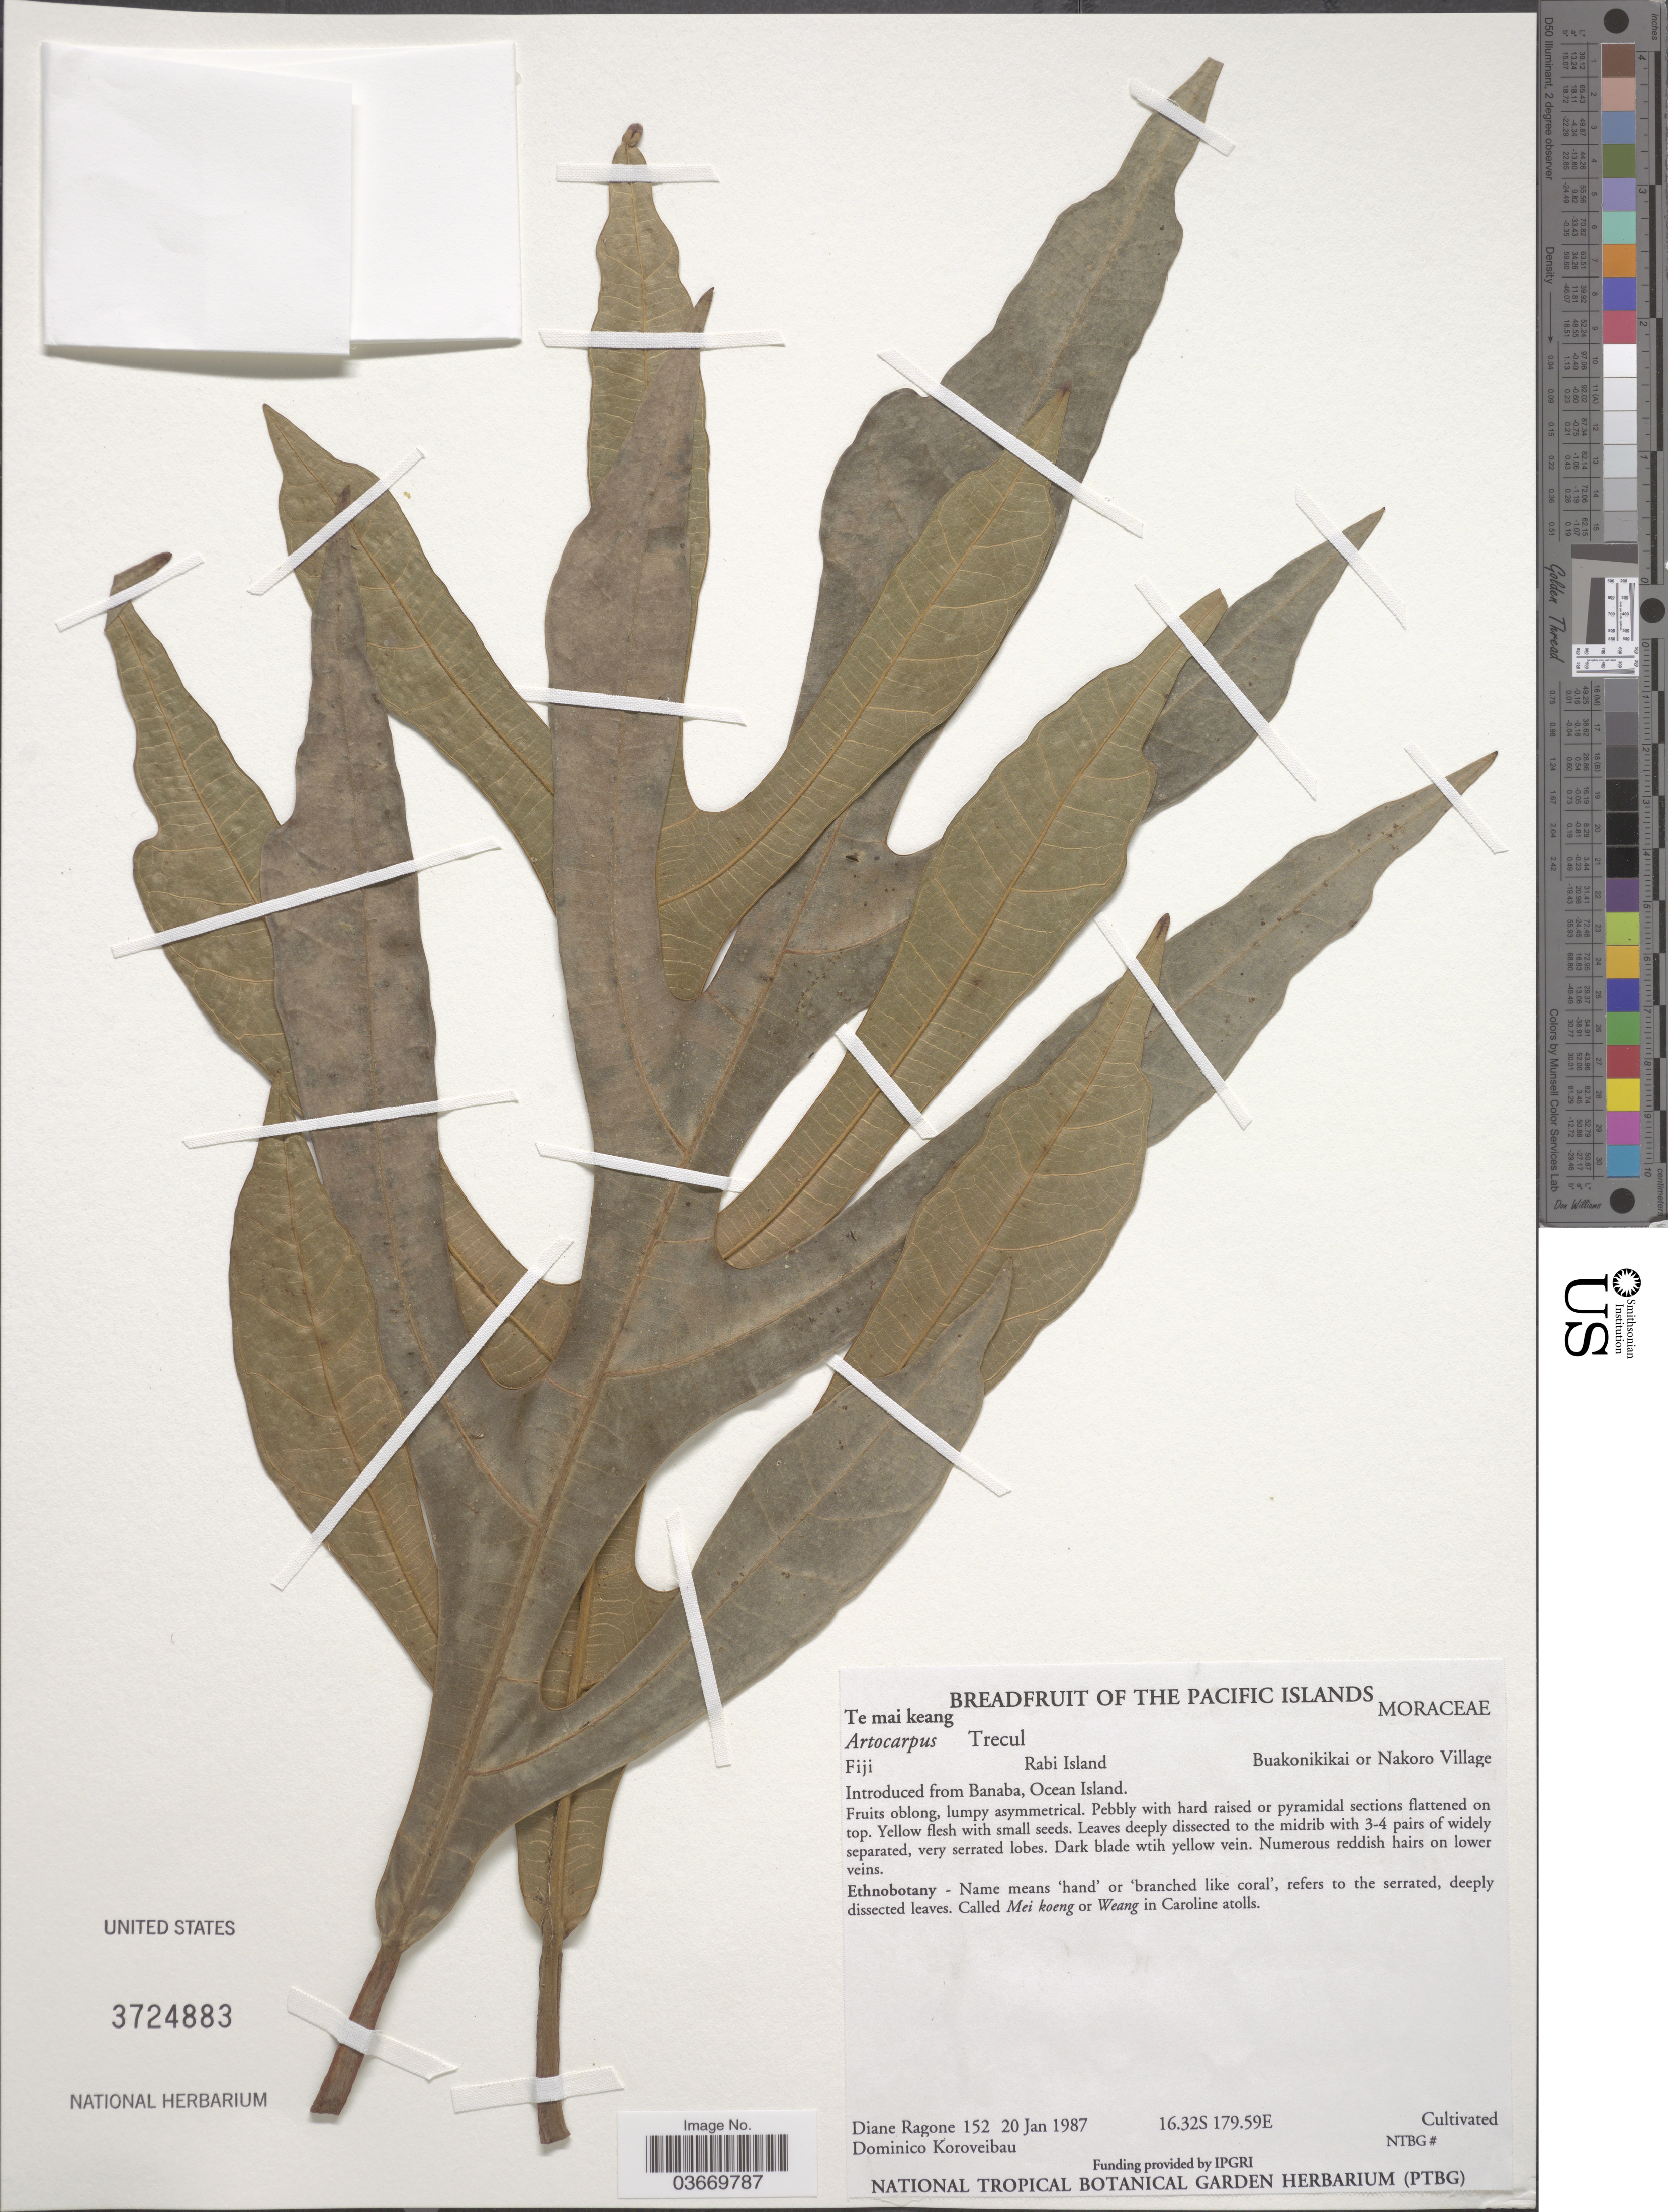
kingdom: Plantae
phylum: Tracheophyta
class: Magnoliopsida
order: Rosales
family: Moraceae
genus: Artocarpus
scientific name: Artocarpus sp.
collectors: D. Ragone & D. Koroveibau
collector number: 152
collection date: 1987-01-20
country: Fiji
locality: Rabi Island, Buakonikikai or Nakoro Village. Introduced from Banaba, Ocean Island?.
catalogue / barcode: US 3724883